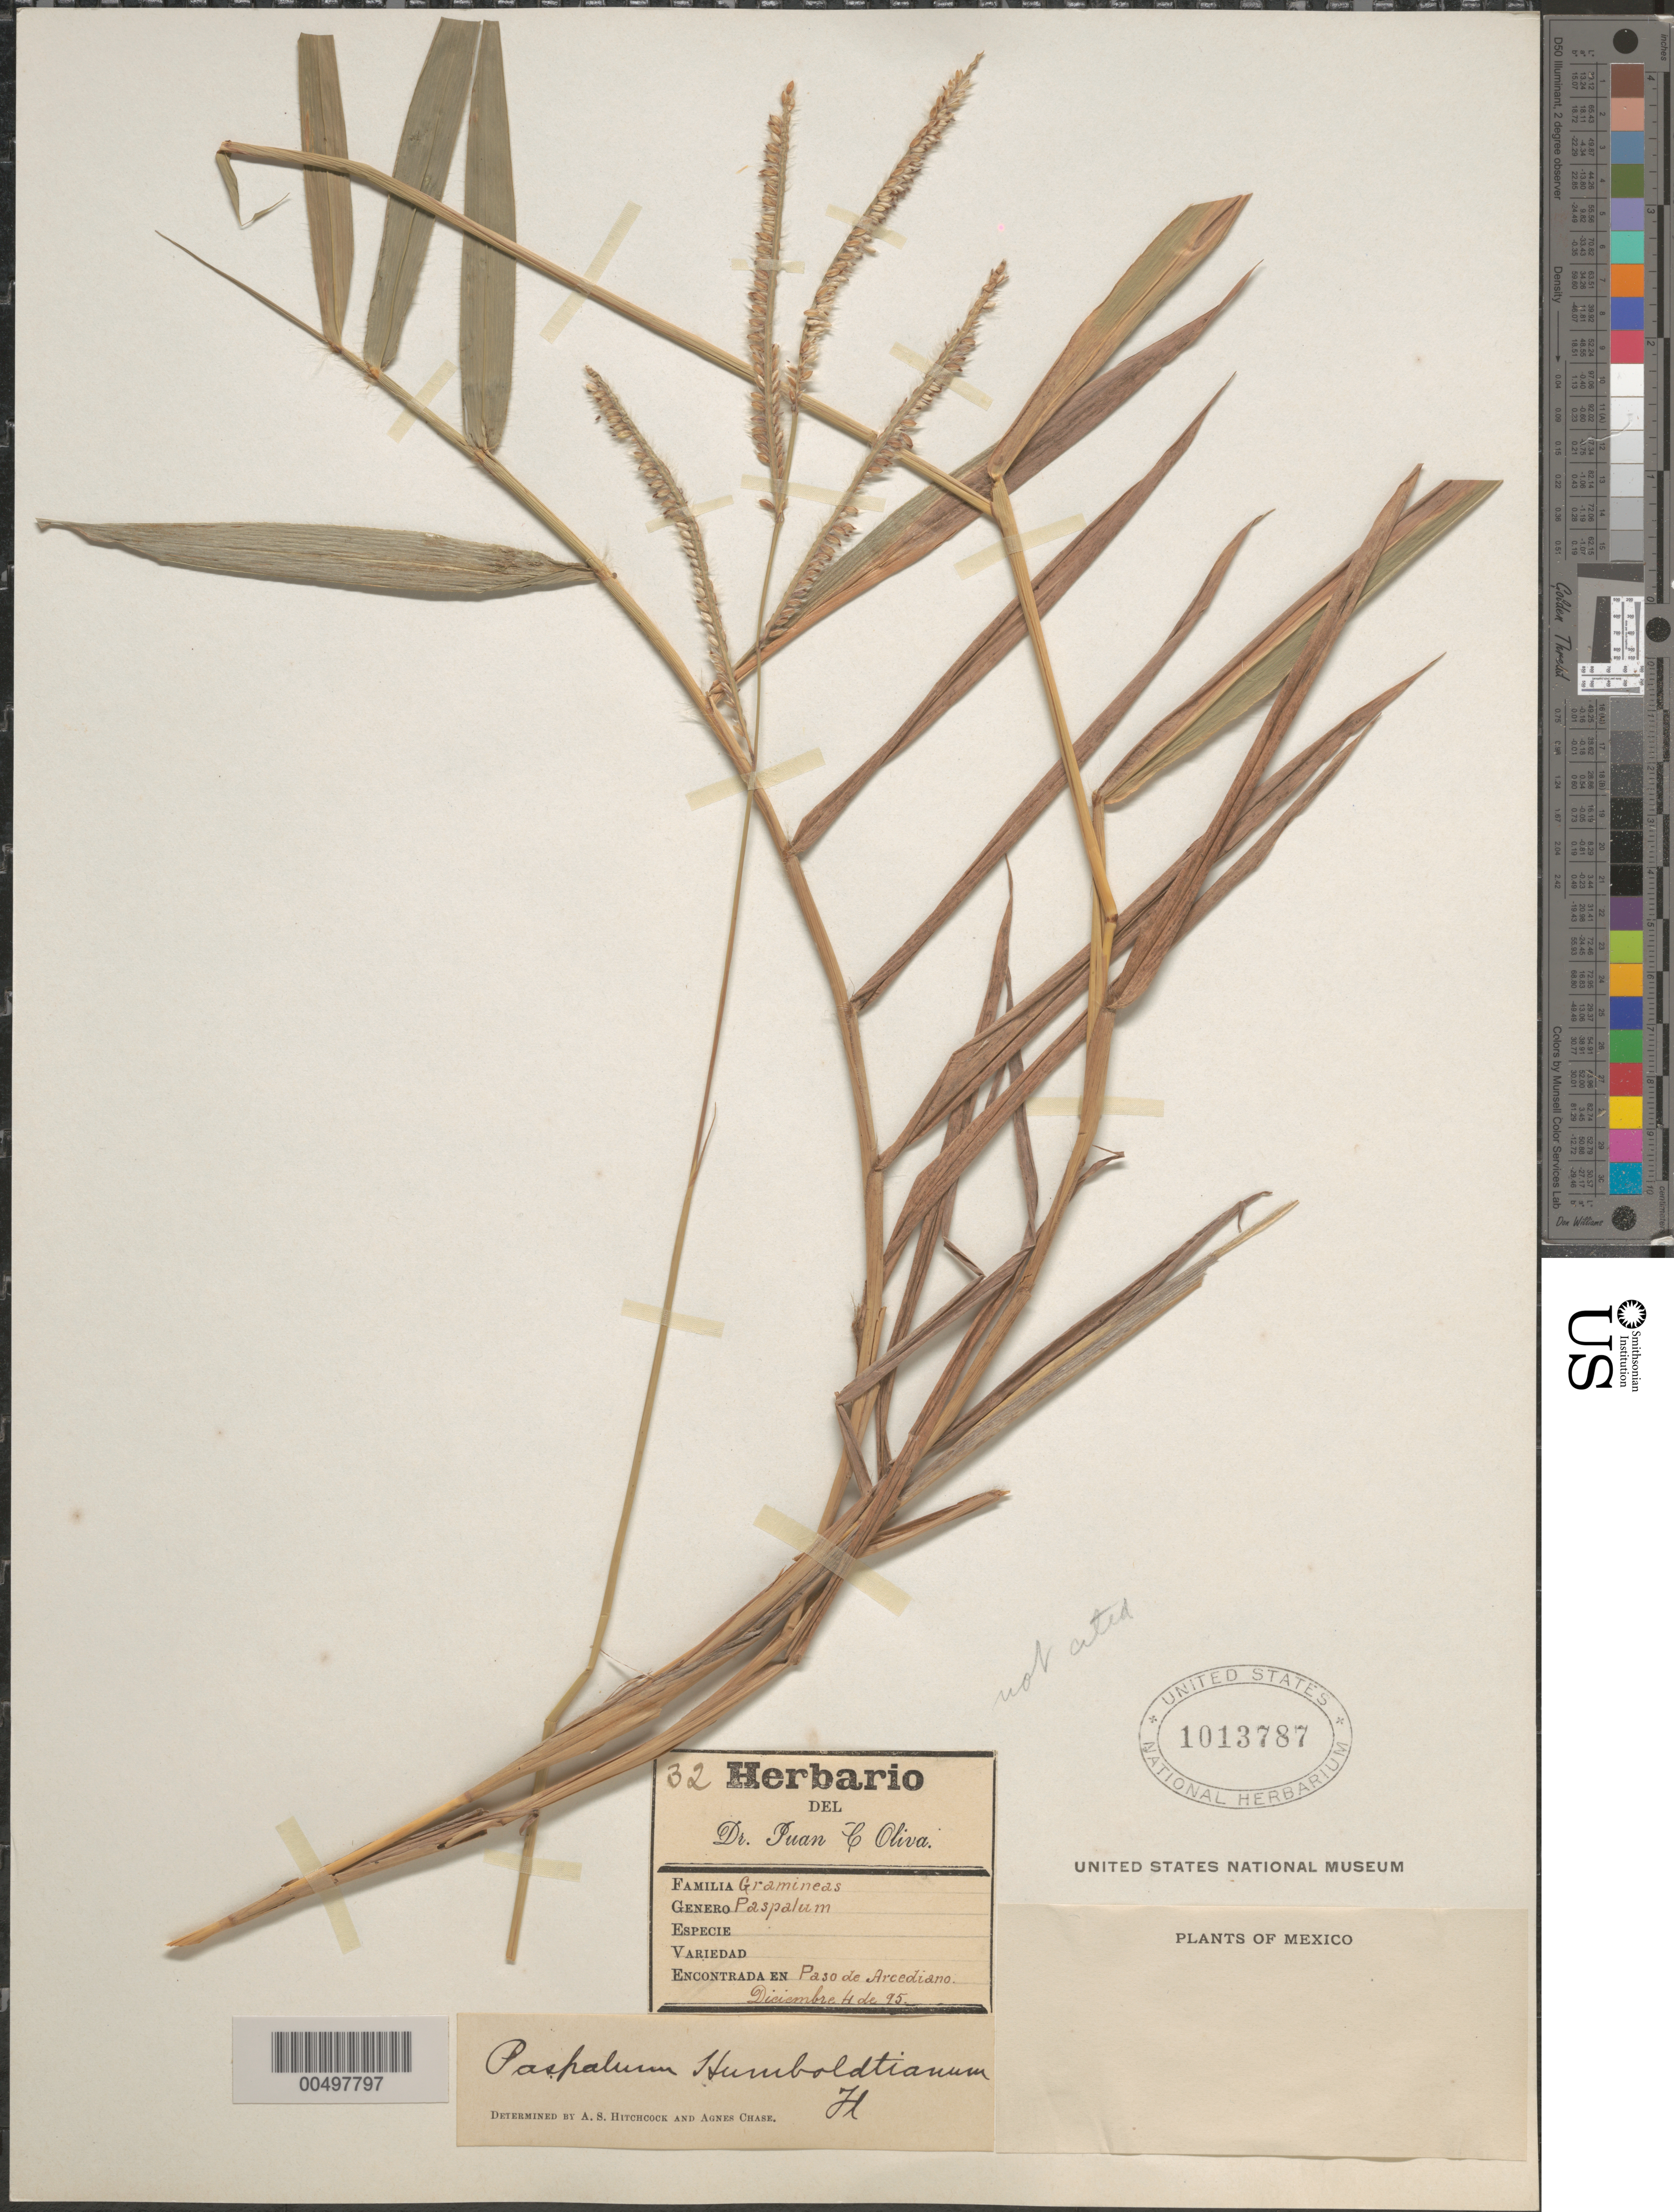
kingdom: Plantae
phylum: Tracheophyta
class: Liliopsida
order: Poales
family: Poaceae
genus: Paspalum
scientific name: Paspalum humboldtianum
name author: Flüggé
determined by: Hitchcock, A. S.; Chase, [M.] A.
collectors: J. C. Oliva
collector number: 32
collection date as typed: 4 Dec 1895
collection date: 1895-12-04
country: Mexico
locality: Paso de Arcediano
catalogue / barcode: US 1013787